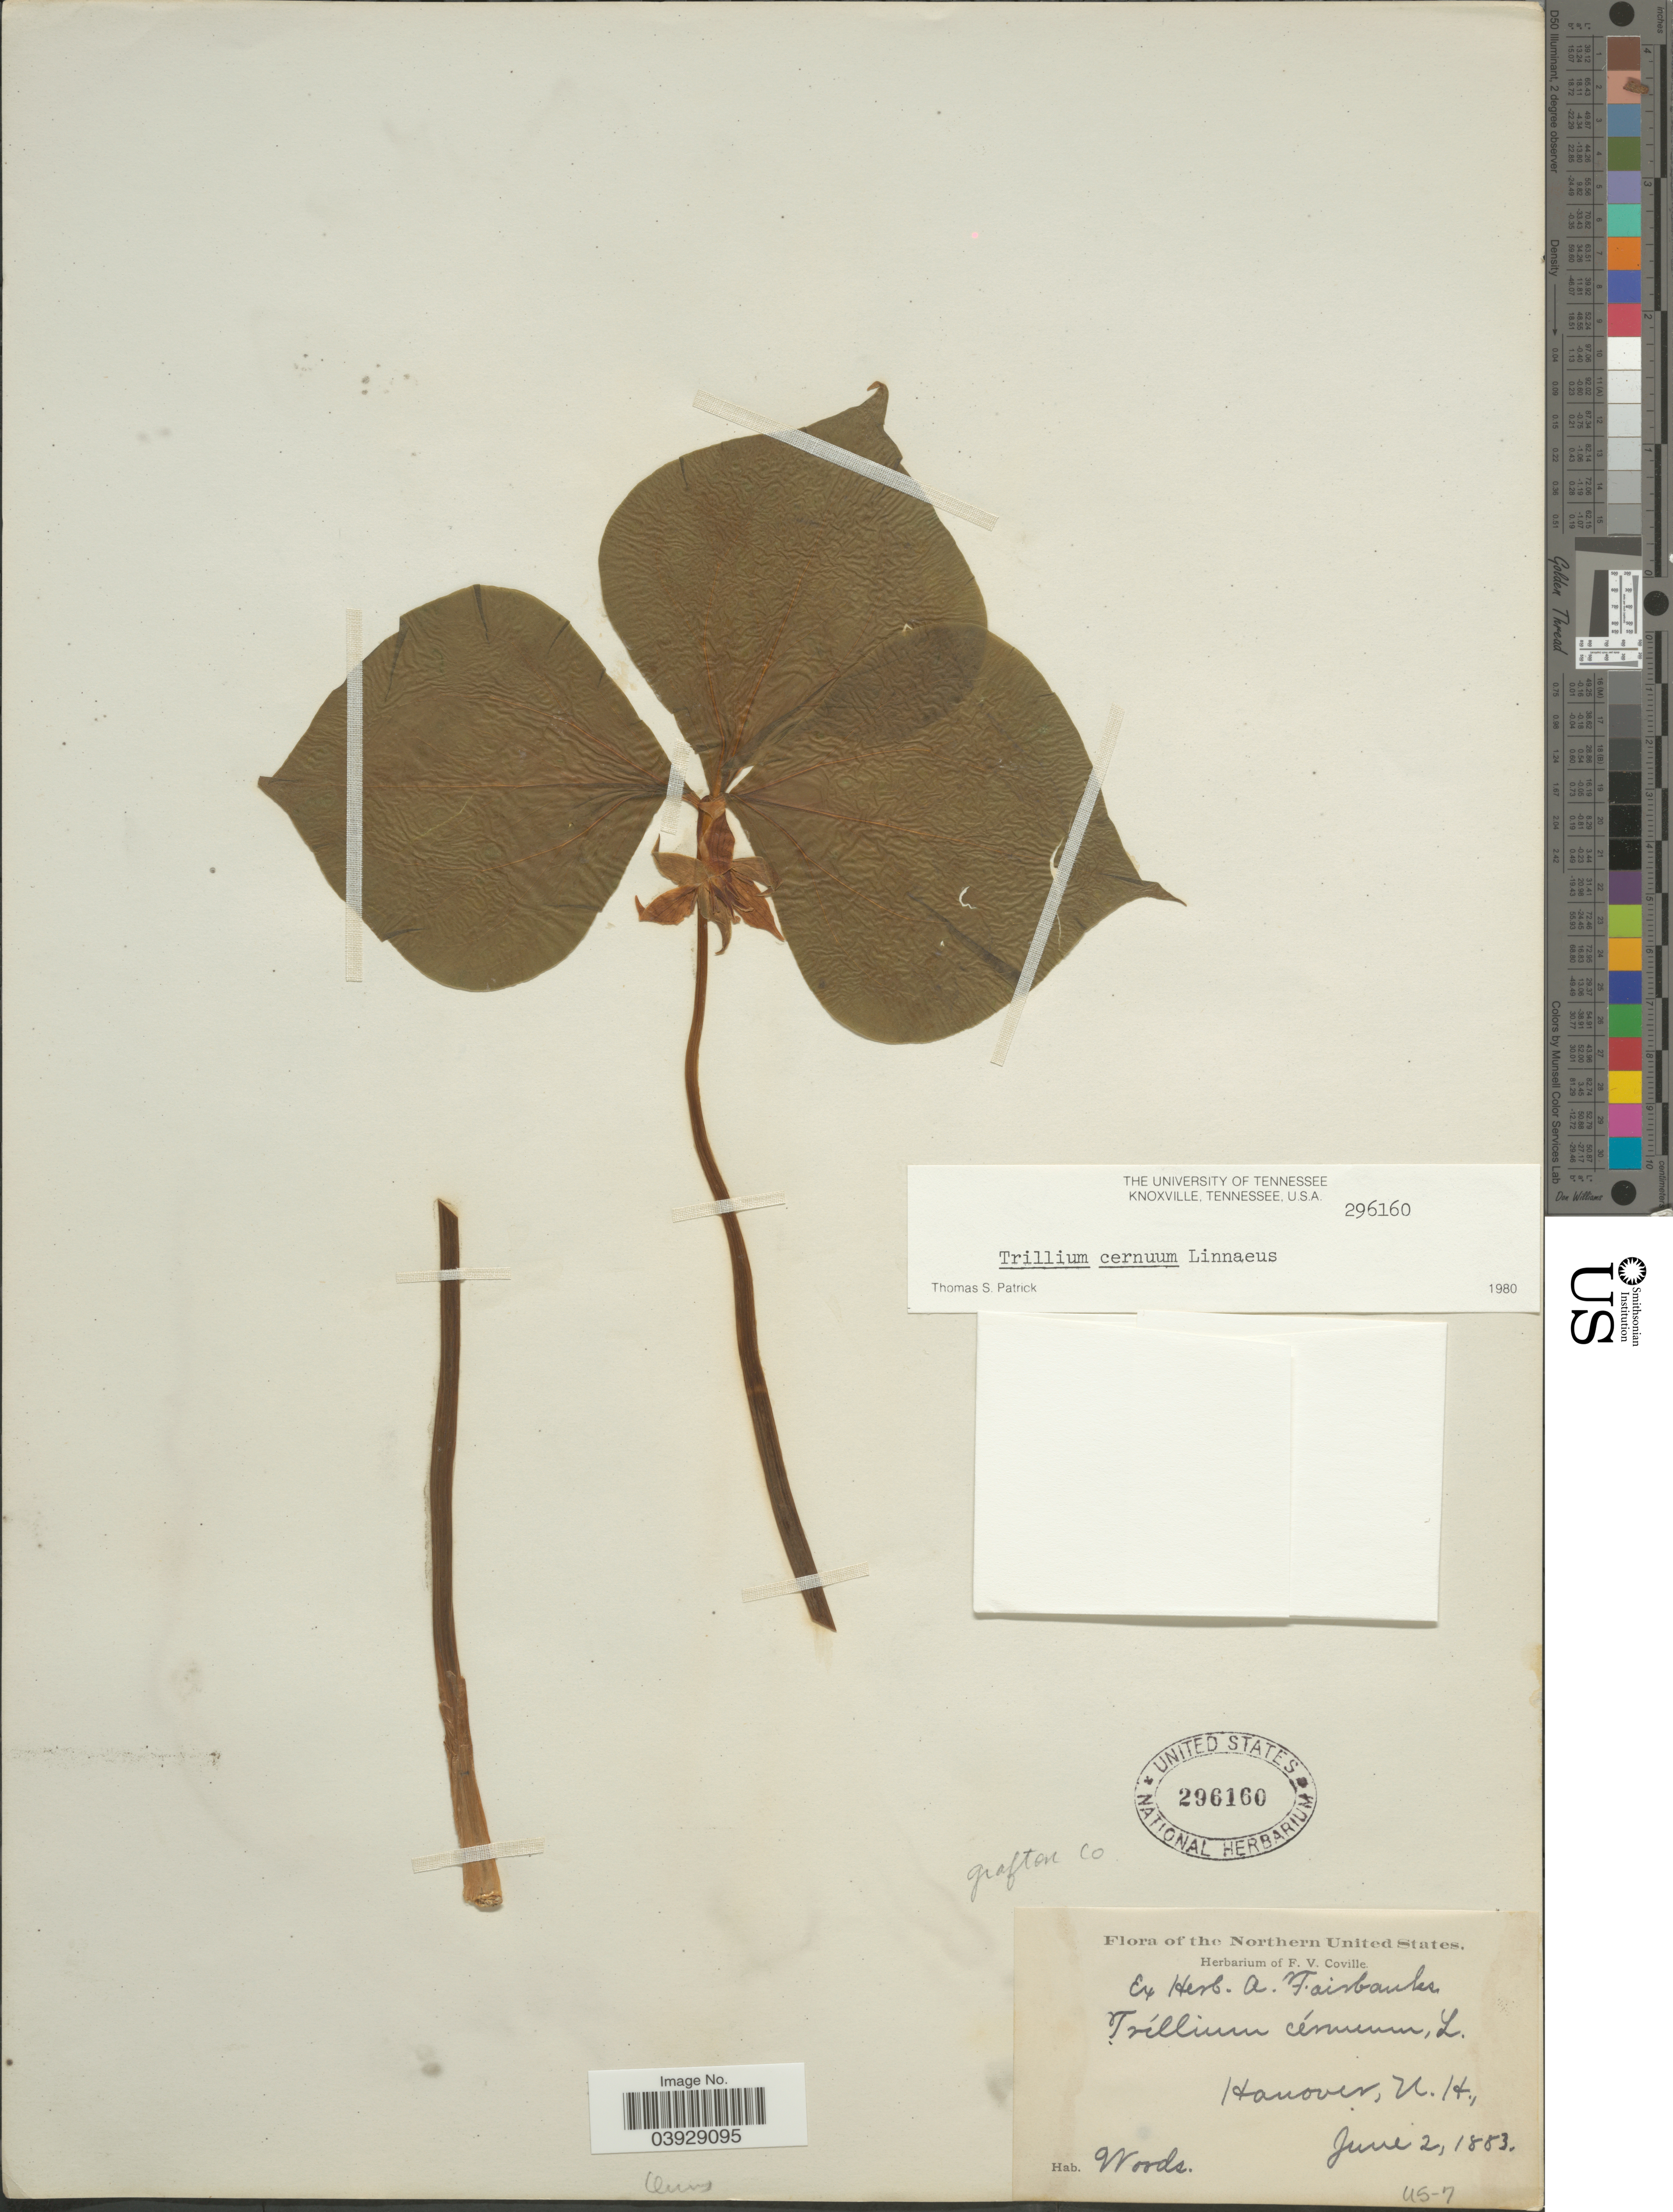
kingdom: Plantae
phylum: Tracheophyta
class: Liliopsida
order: Liliales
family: Melanthiaceae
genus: Trillium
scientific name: Trillium cernuum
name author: L.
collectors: ex herb. F. V. Coville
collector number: US-7?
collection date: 1853-06-02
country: United States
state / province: New Hampshire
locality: Hanover. Grafton Co.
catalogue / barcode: US 296160